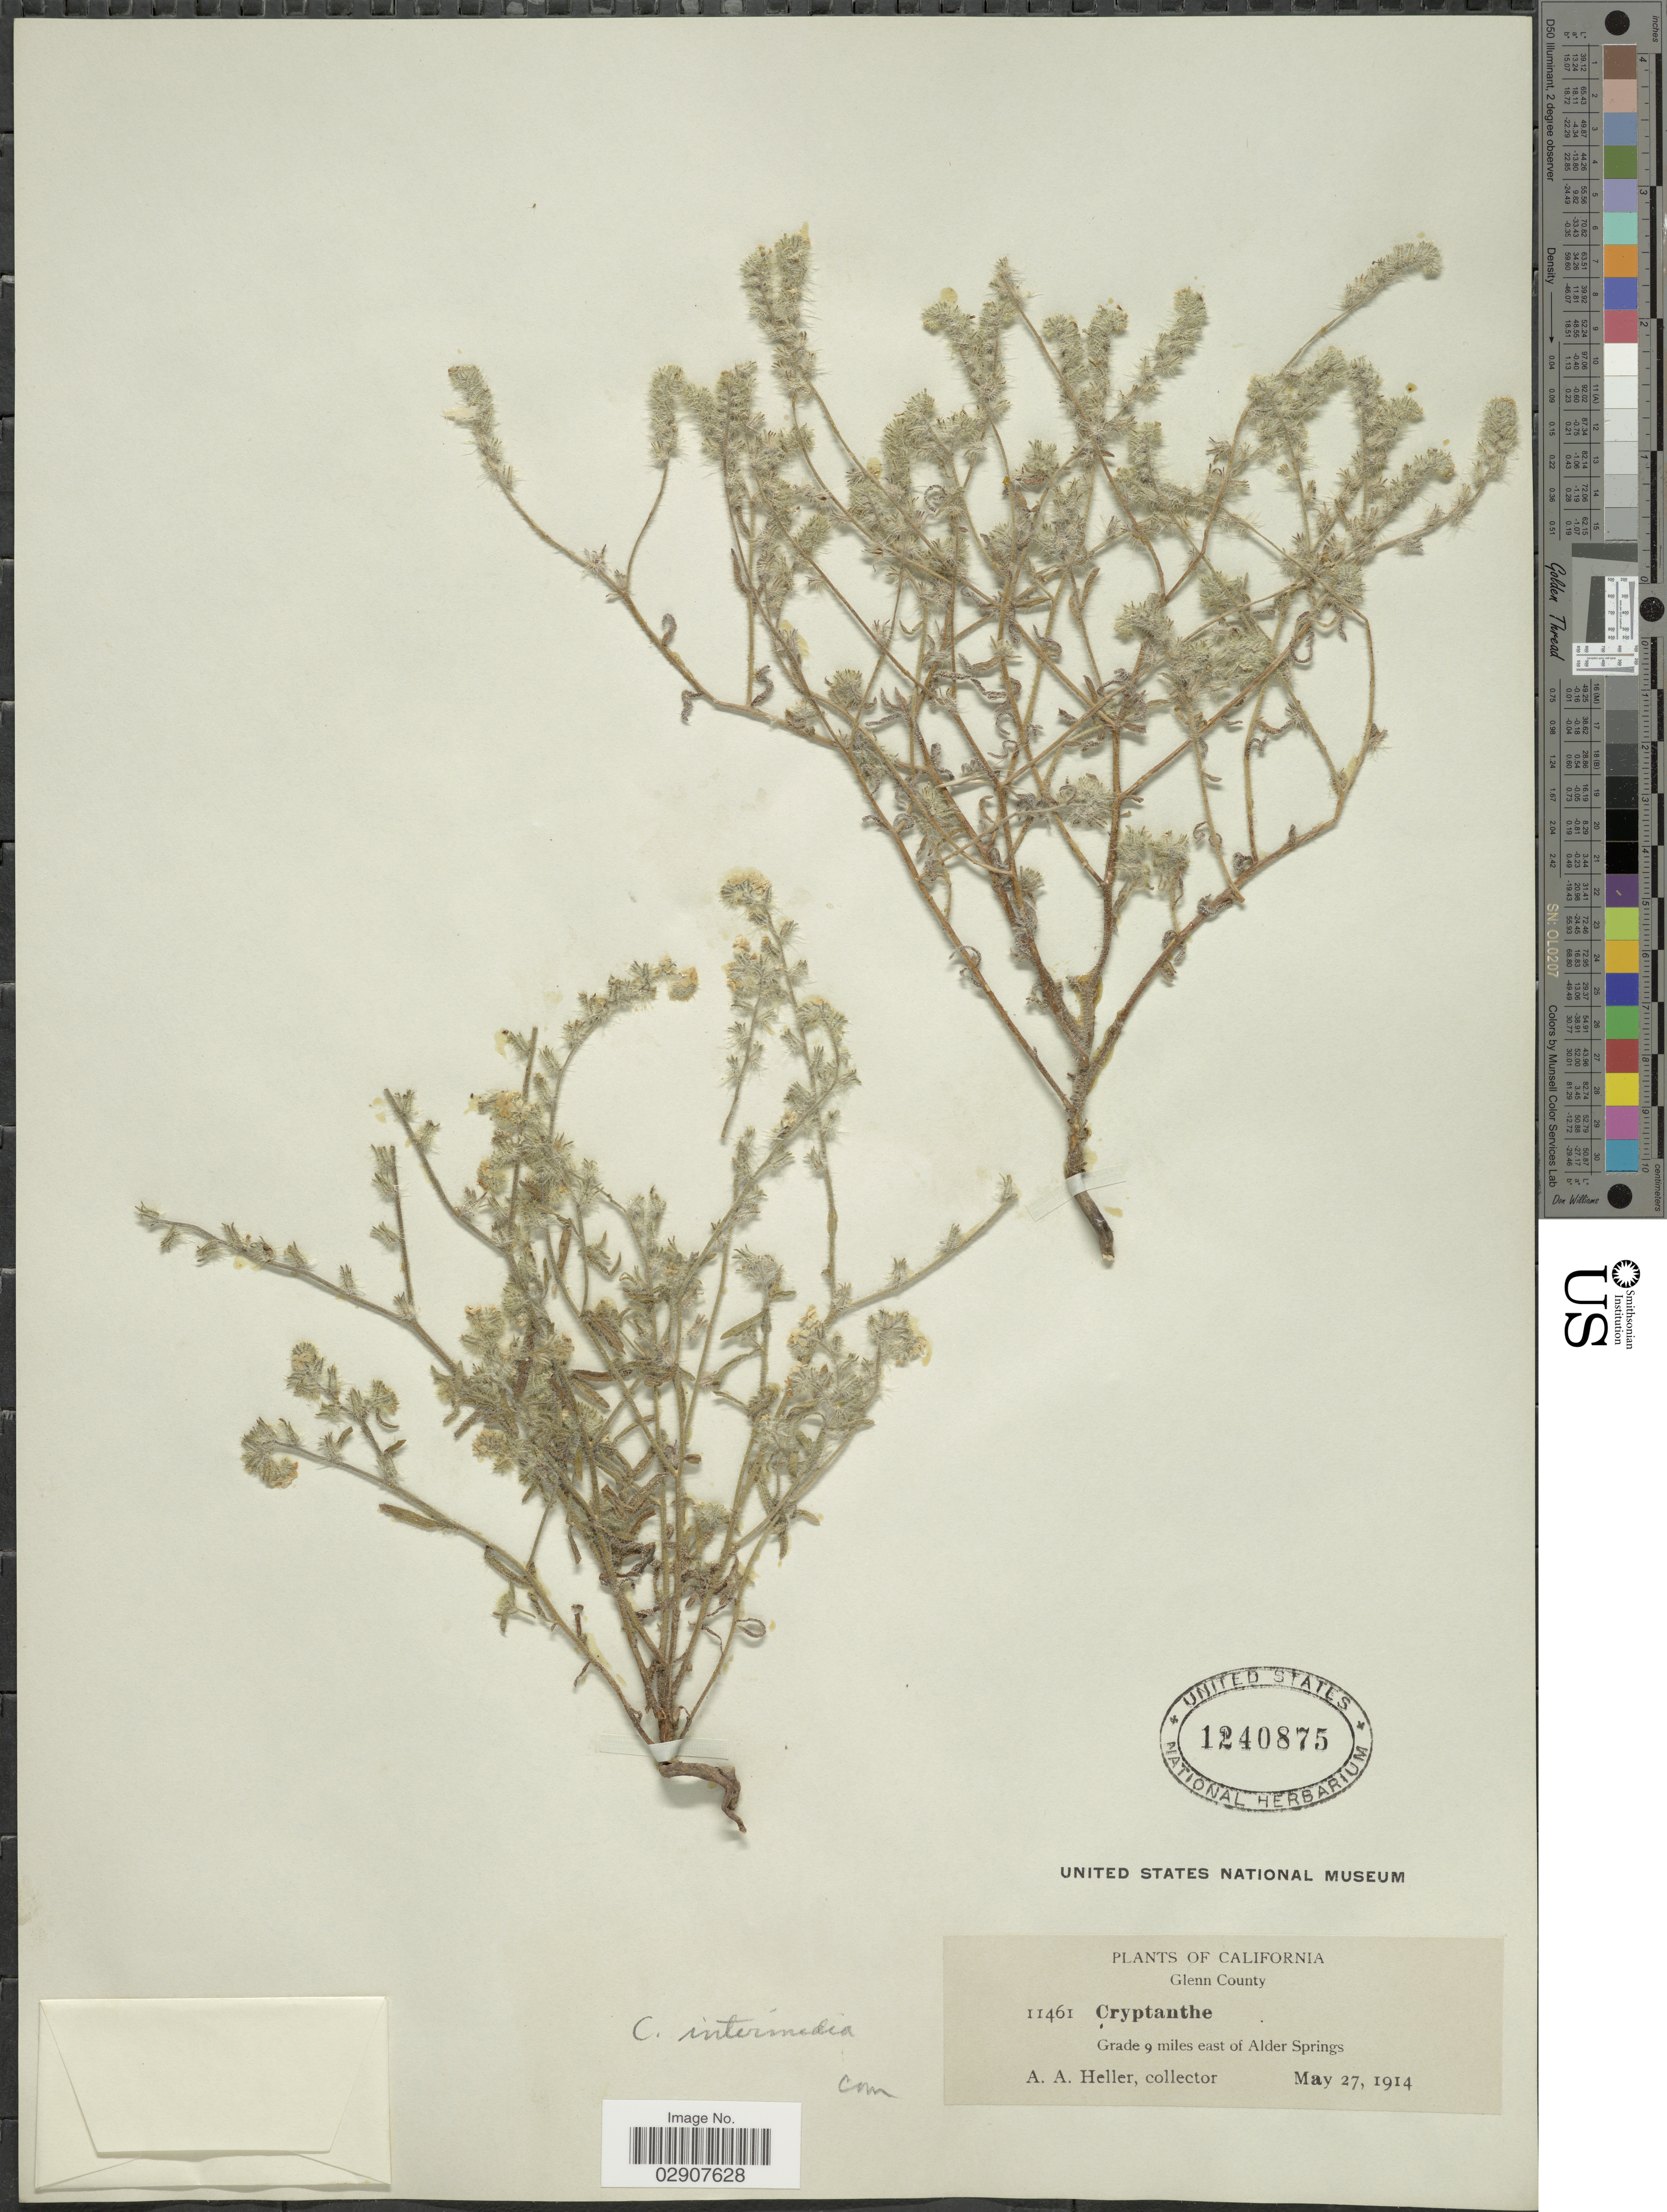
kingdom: Plantae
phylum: Tracheophyta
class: Magnoliopsida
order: Boraginales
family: Boraginaceae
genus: Cryptantha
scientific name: Cryptantha intermedia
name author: (A. Gray) Greene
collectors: A. A. Heller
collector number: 11461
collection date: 1914-05-27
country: United States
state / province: California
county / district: Glenn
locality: Glenn County, Grade 9 miles east of Alder Springs.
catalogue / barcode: US 1240875